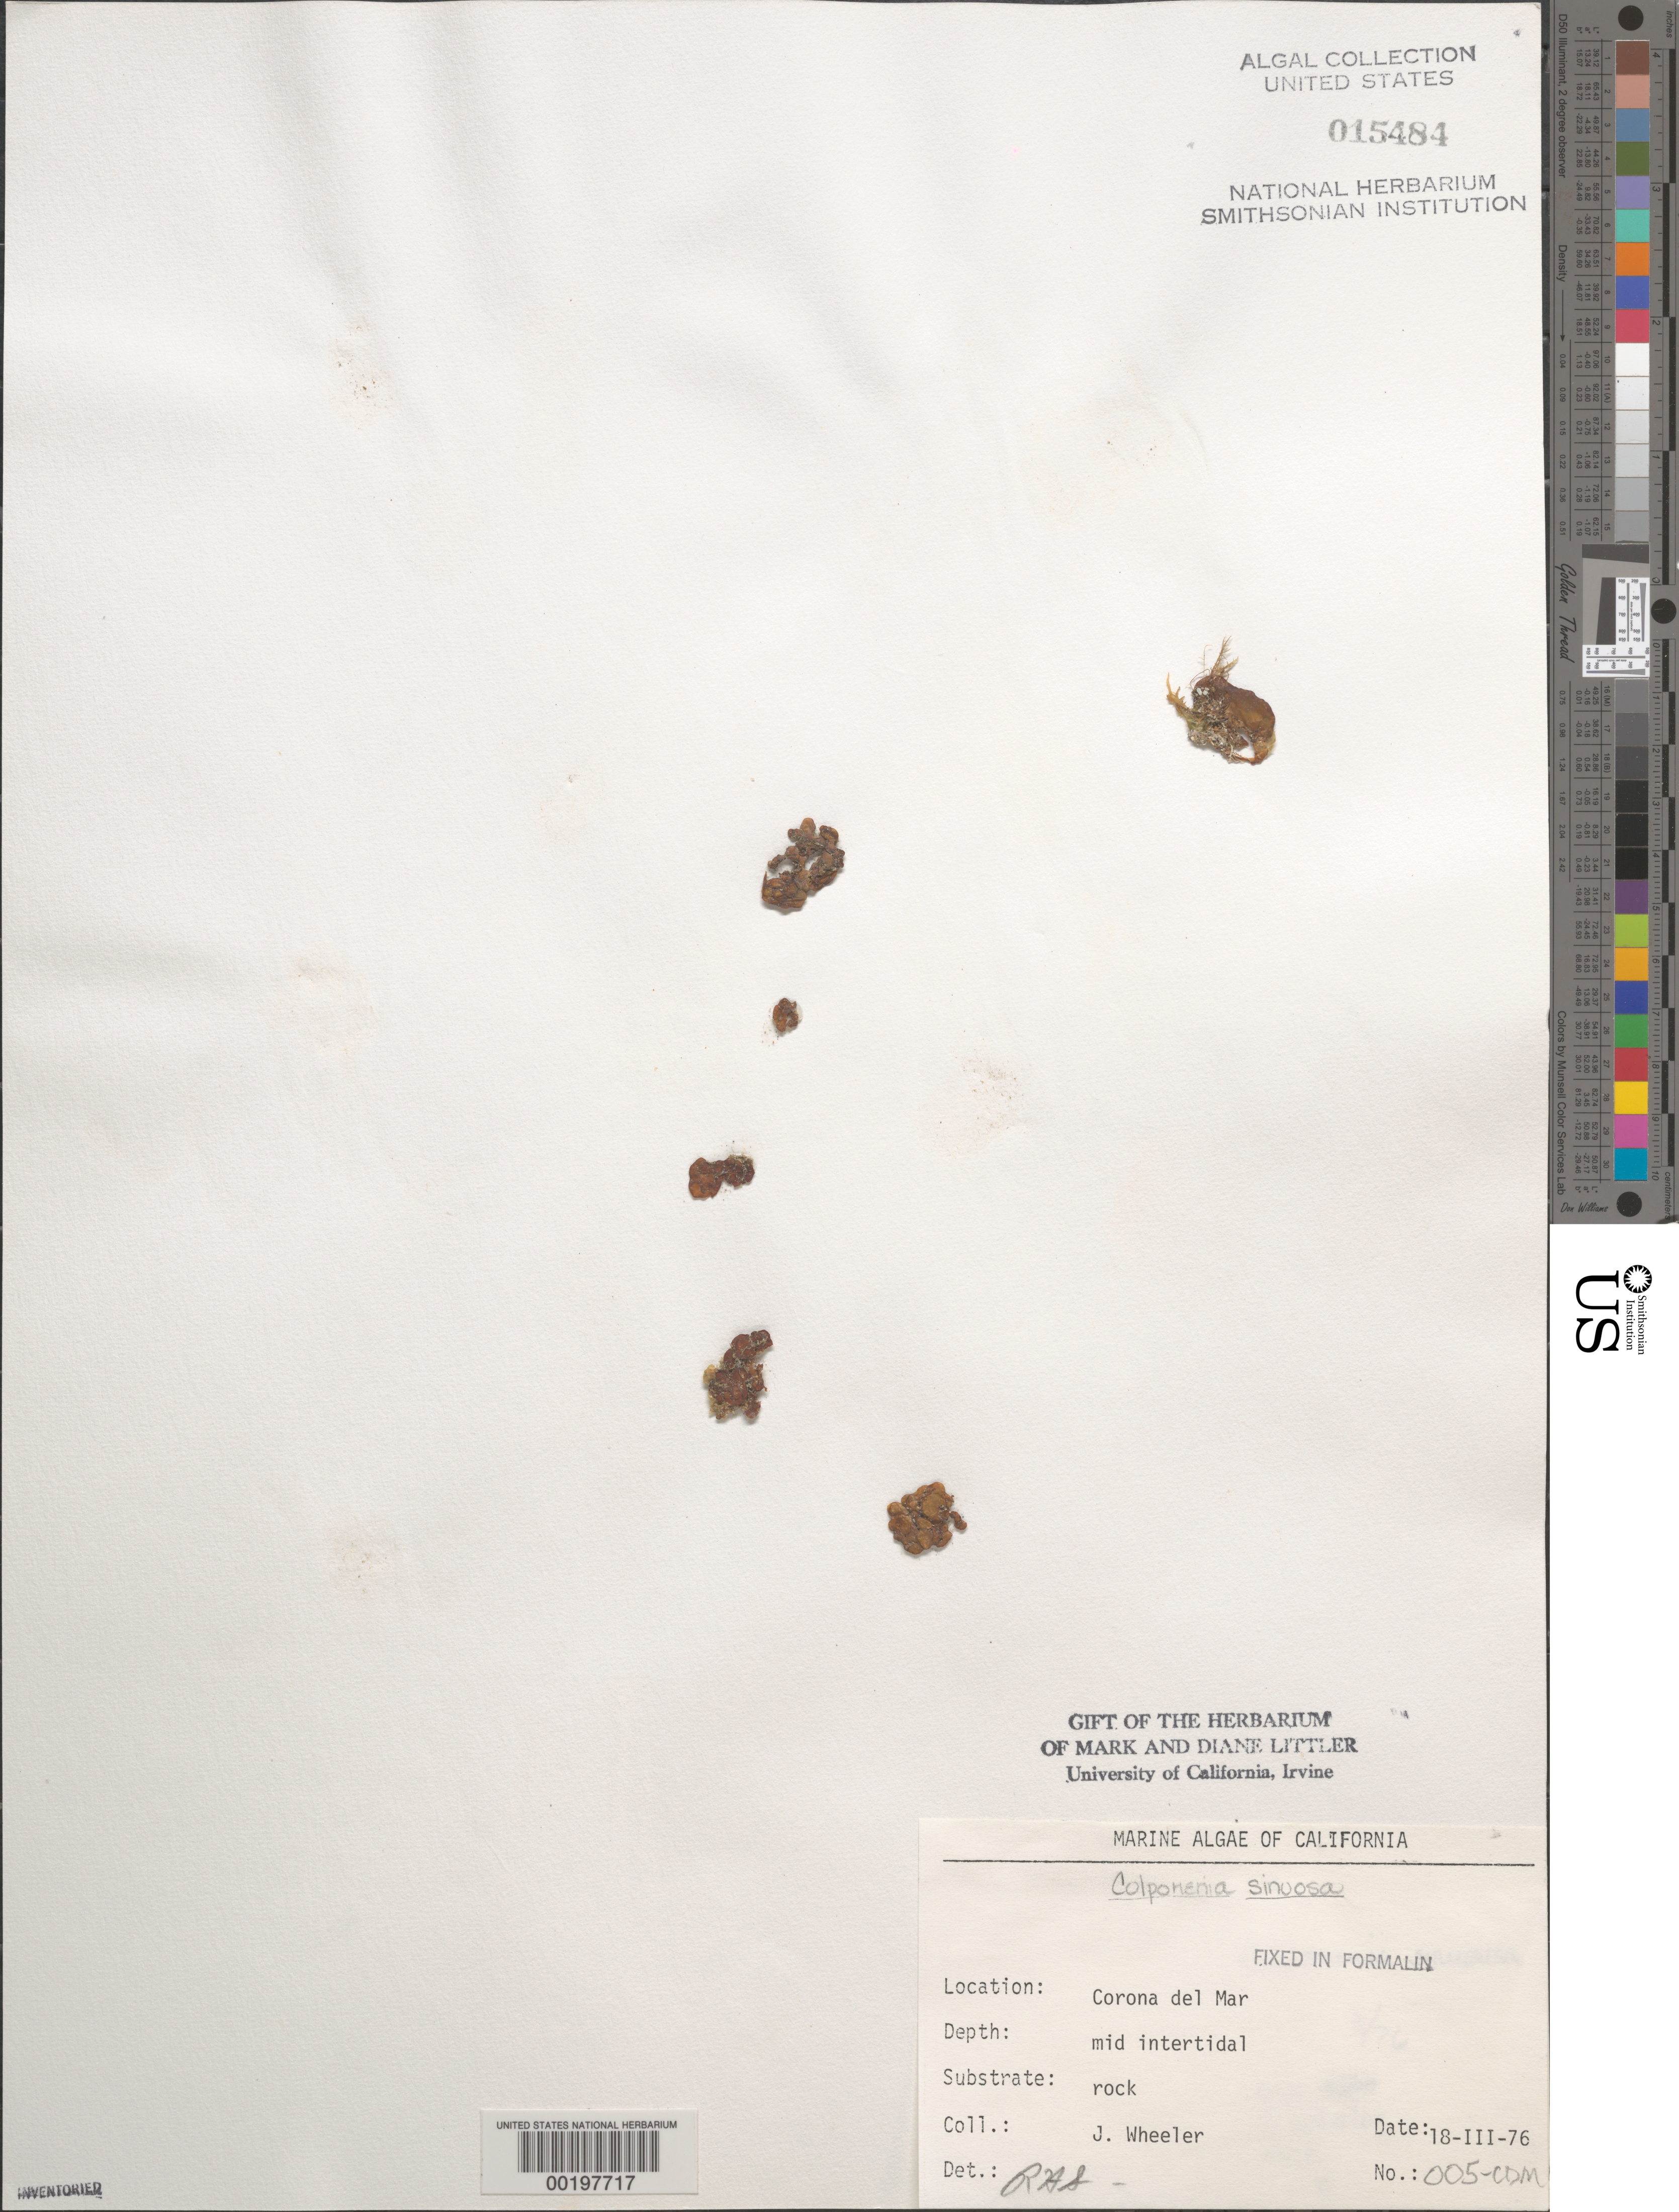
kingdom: Chromista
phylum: Ochrophyta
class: Phaeophyceae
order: Scytosiphonales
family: Scytosiphonaceae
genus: Colpomenia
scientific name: Colpomenia sinuosa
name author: (K. Mert. ex Roth) Derbes & Solier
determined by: Sims, Robert H.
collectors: J. L. Wheeler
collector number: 005-CDM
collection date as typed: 18 Mar 1976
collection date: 1976-03-18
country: United States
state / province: California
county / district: Orange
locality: Corona del Mar, mouth of Morning Canyon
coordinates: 33 35'14"N, 117 51'54"W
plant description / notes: BLM-SOCALBIGHT Rocky Intertidal Survey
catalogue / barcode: US 15484